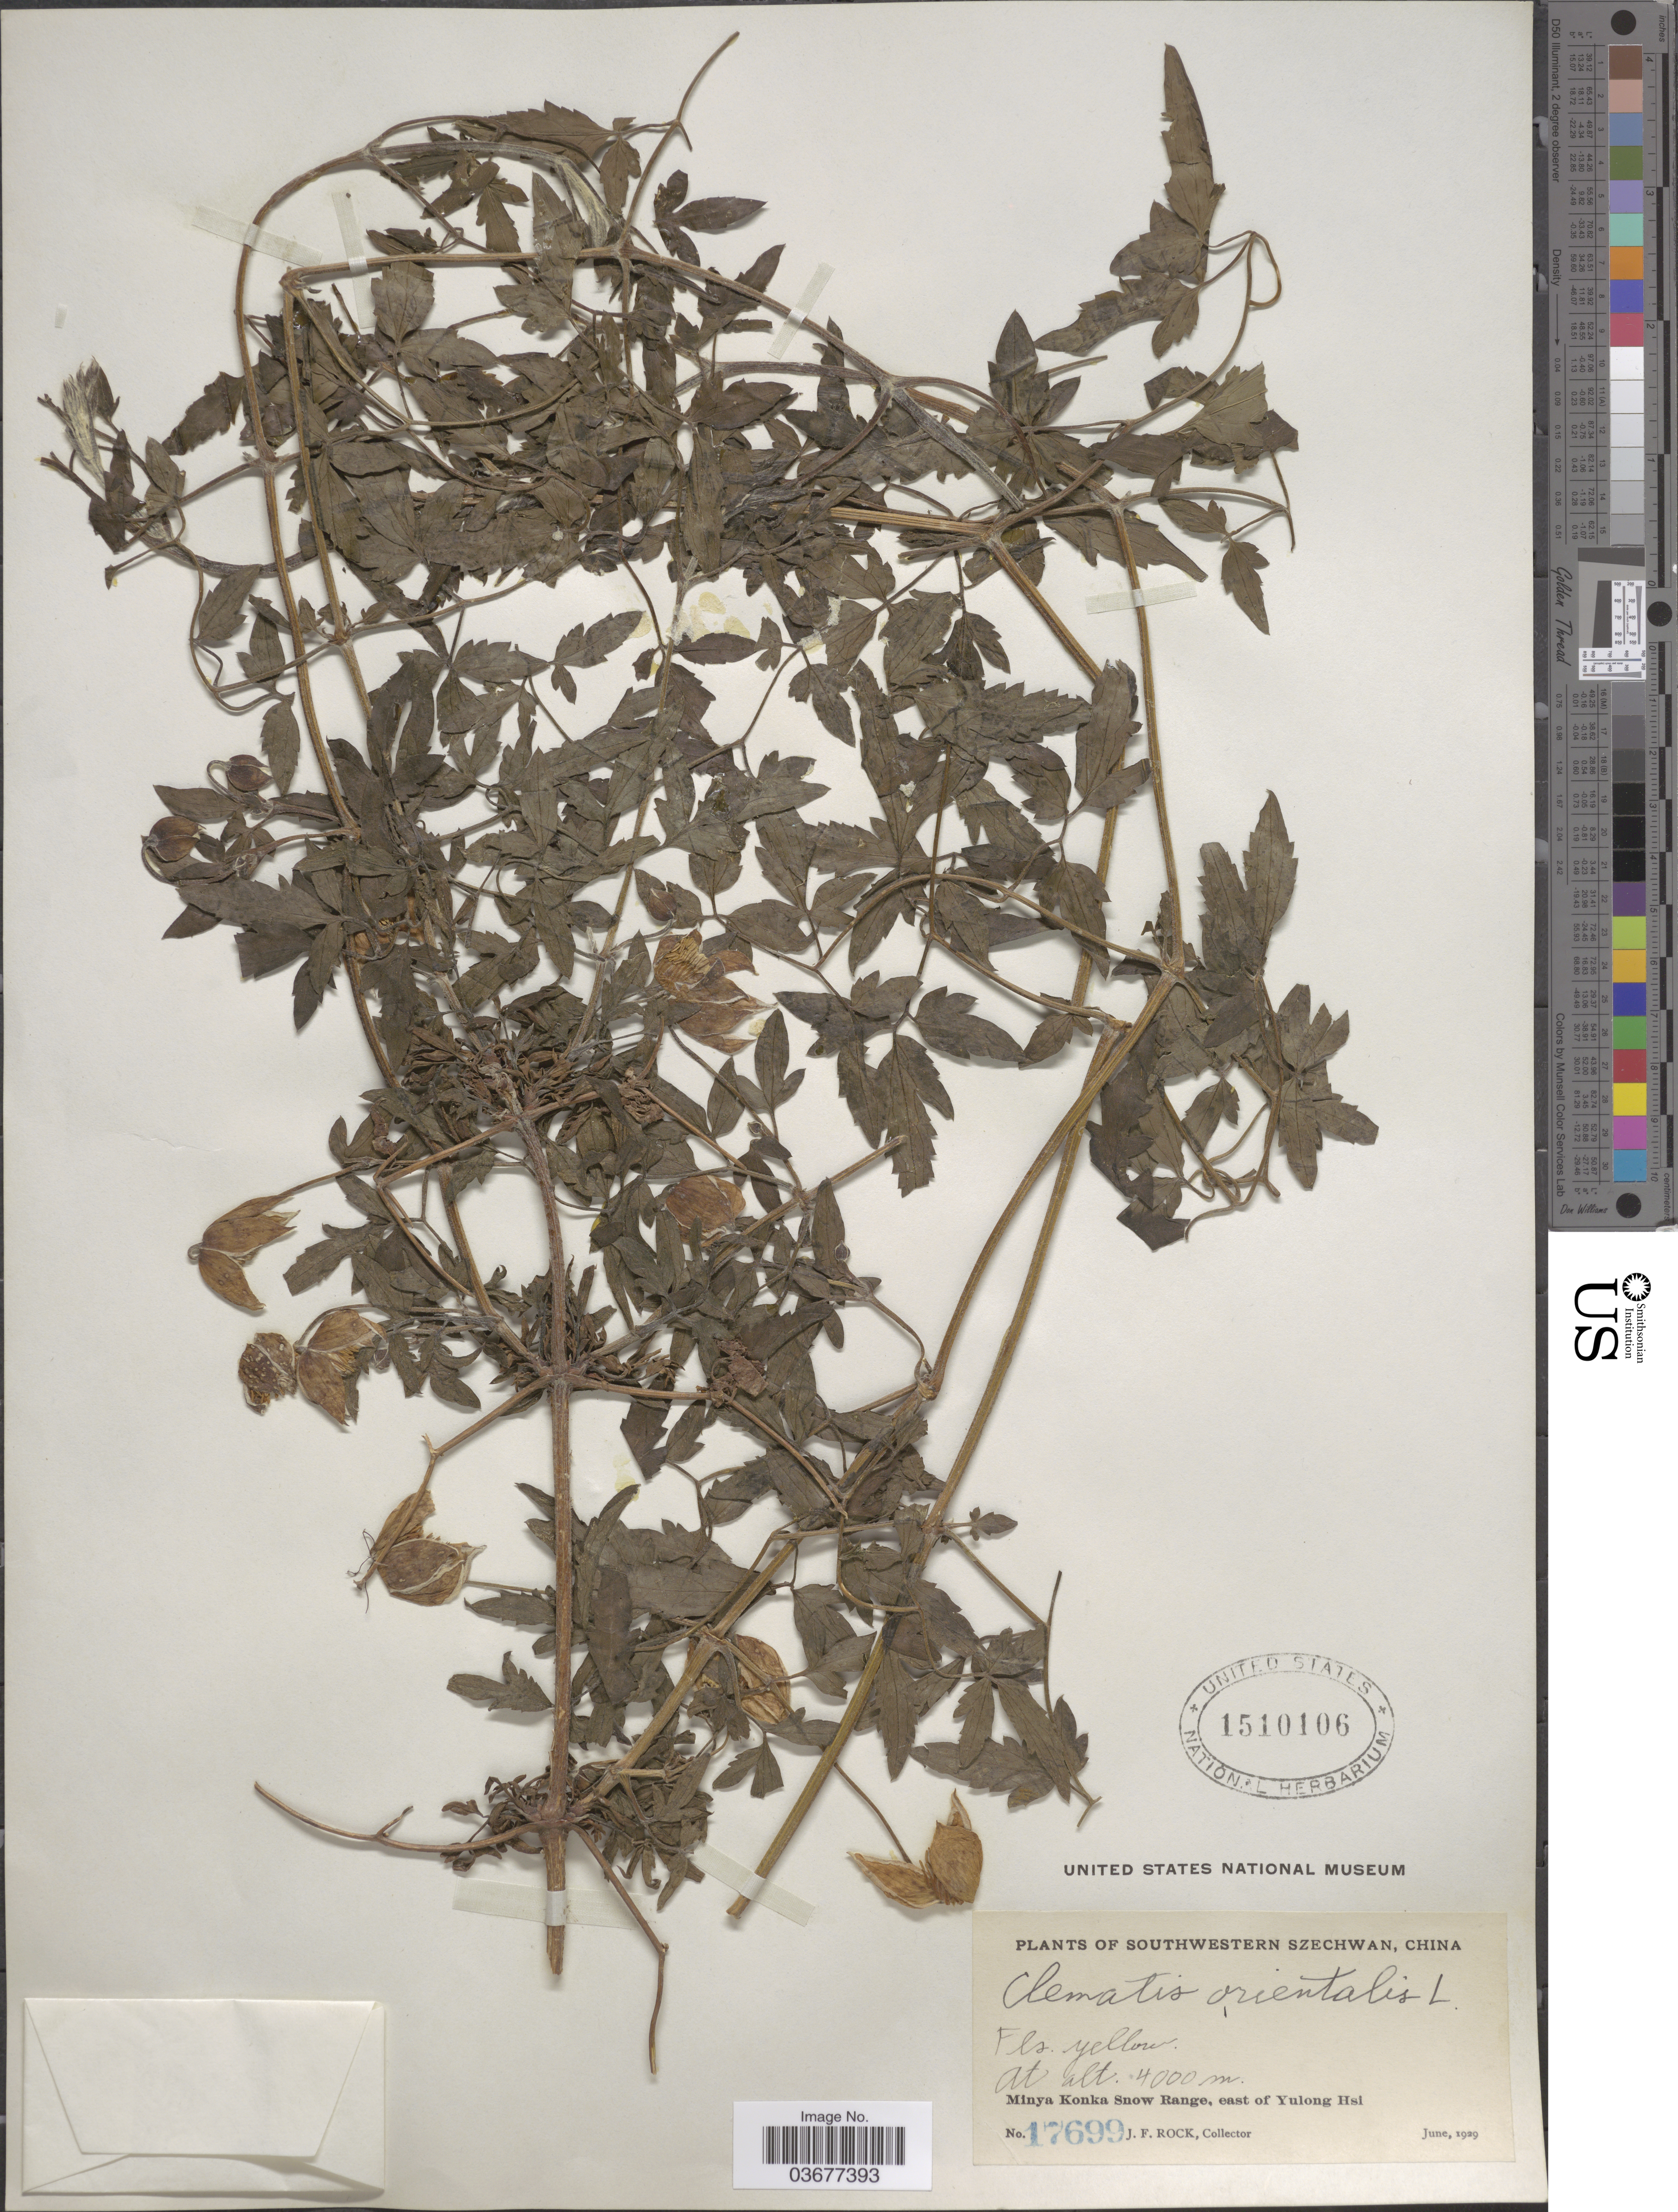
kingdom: Plantae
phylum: Tracheophyta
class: Magnoliopsida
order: Ranunculales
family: Ranunculaceae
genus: Clematis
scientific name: Clematis orientalis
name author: L.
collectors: J. Rock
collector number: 17699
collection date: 1929-06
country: China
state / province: Sichuan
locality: Southwestern Szechwan. Minya Konka Snow Range, east of Yulong Hsi.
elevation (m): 4000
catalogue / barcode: US 1510106